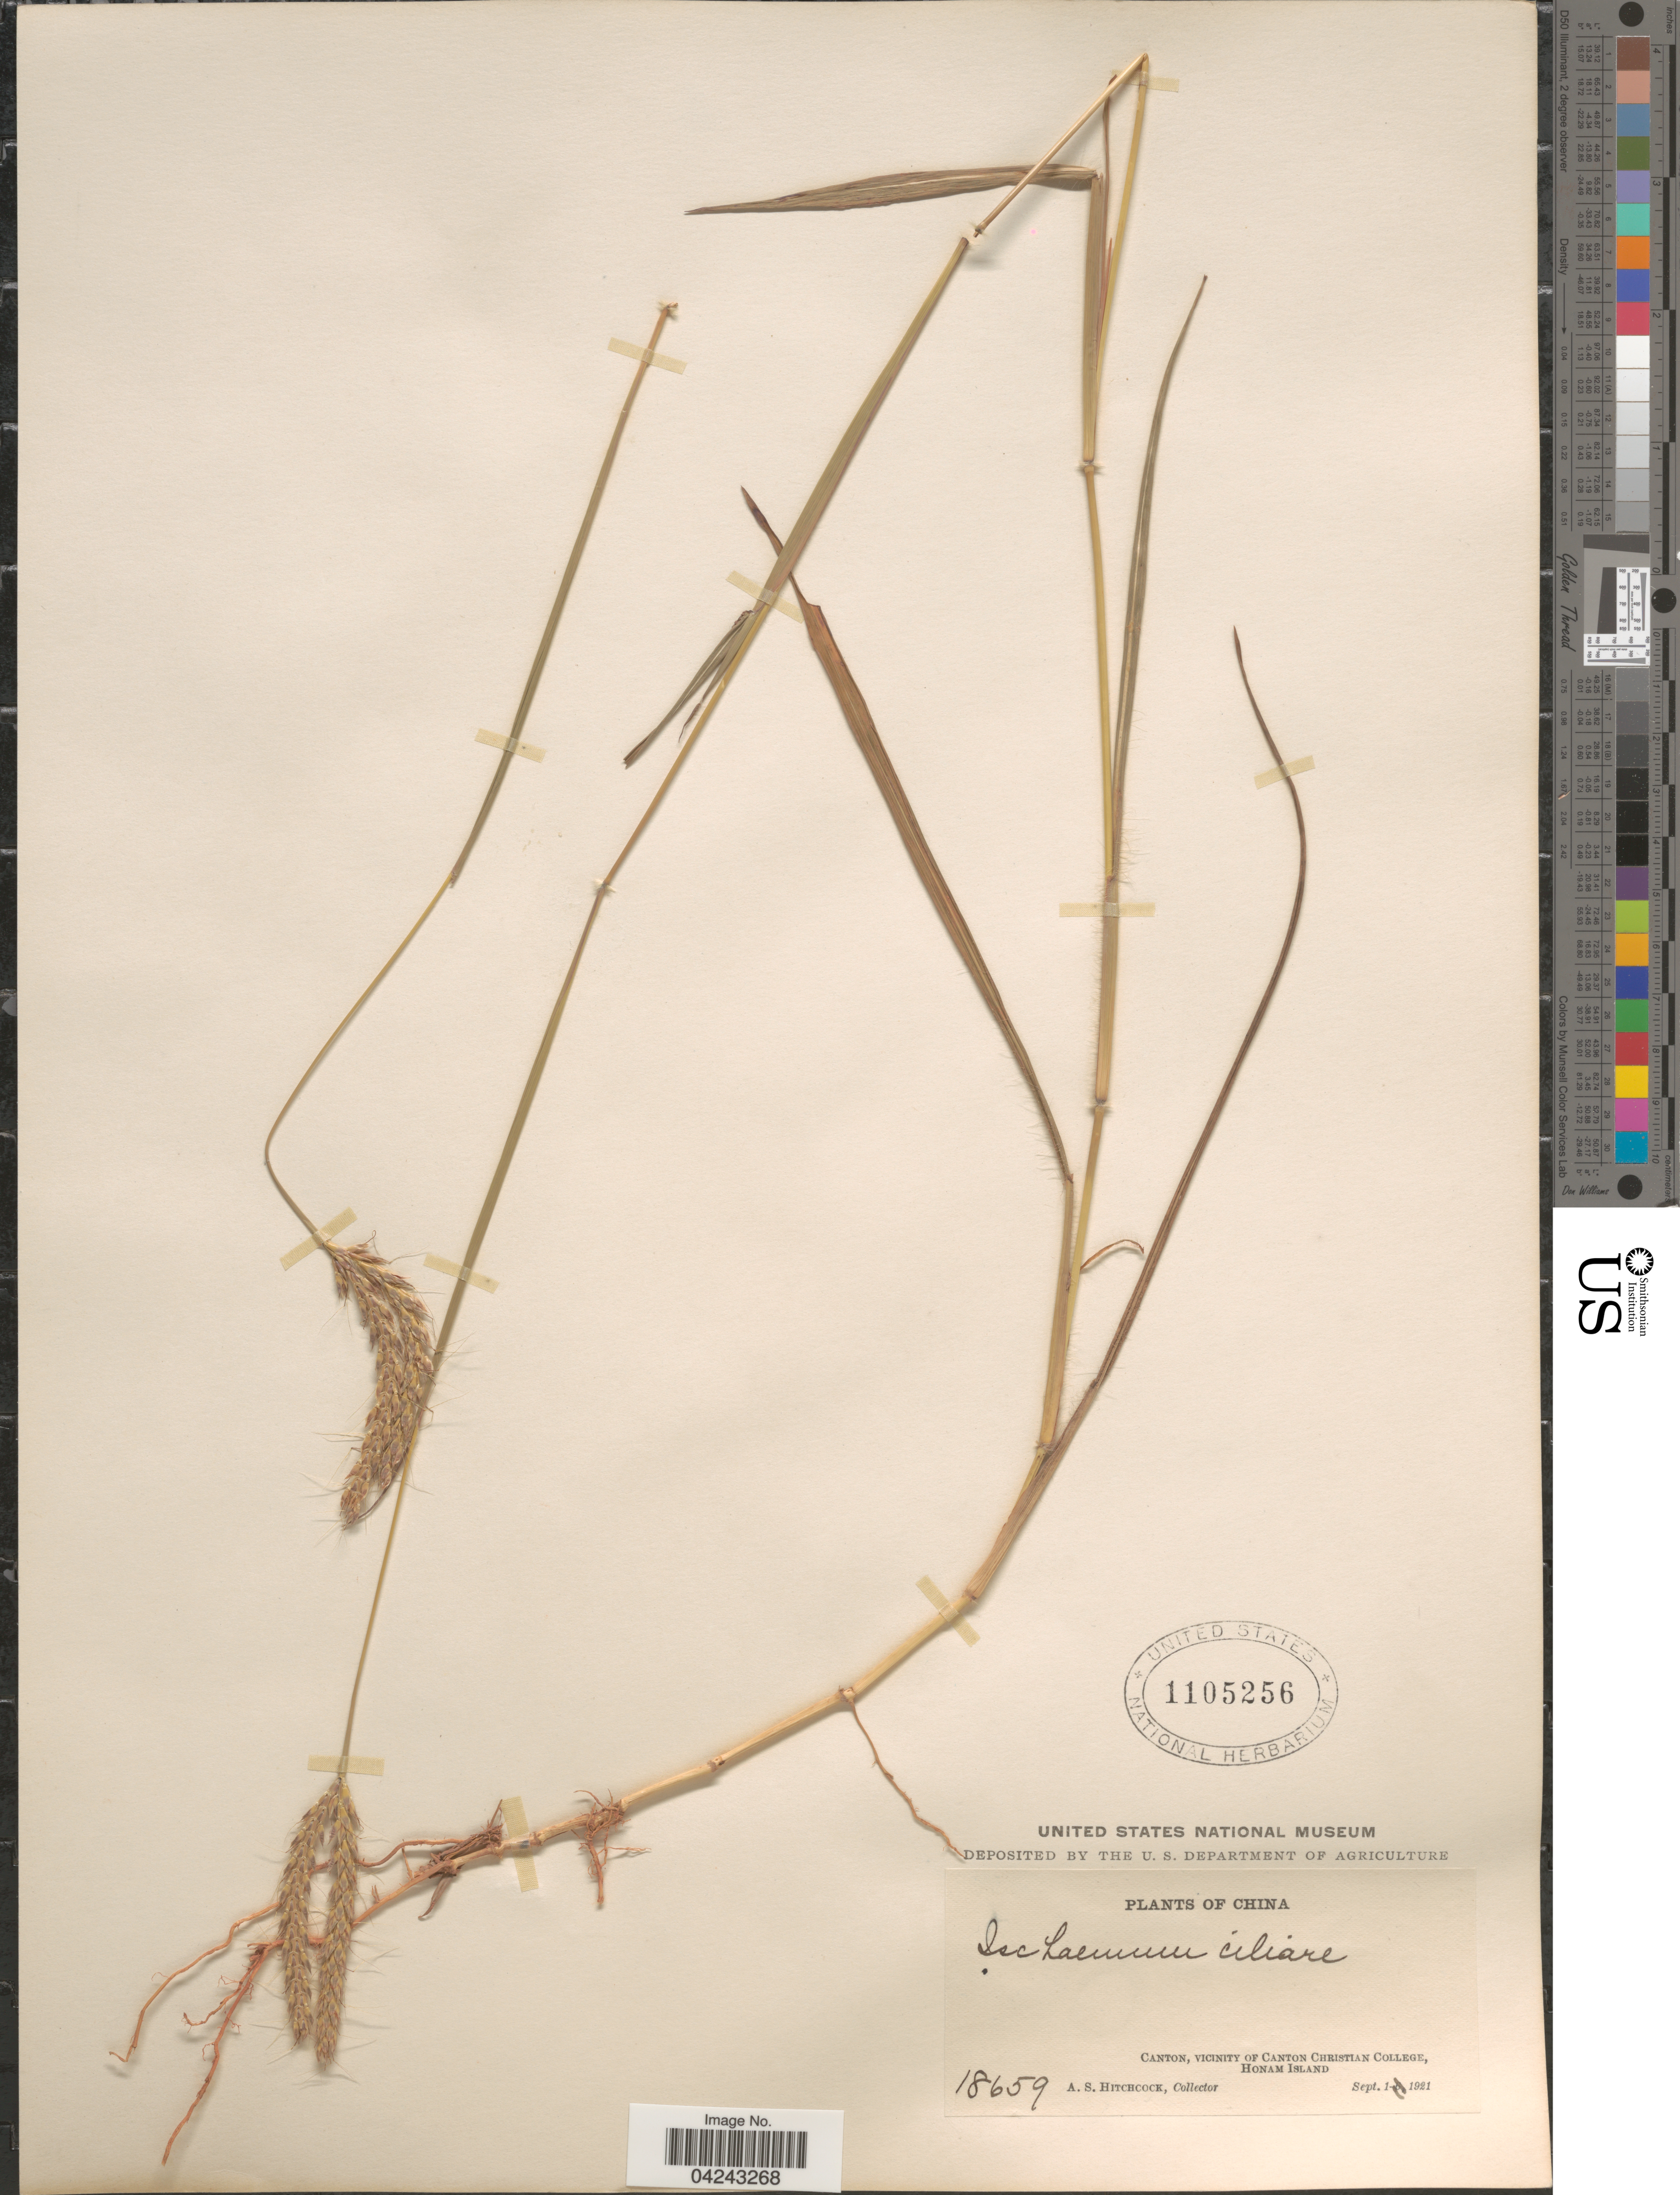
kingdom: Plantae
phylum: Tracheophyta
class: Liliopsida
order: Poales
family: Poaceae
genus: Ischaemum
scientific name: Ischaemum ciliare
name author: Retz.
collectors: A. S. Hitchcock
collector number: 18659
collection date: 1921-09-01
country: China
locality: Canton, vicinity of Canton Christian College, Honam Island.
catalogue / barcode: US 1105256